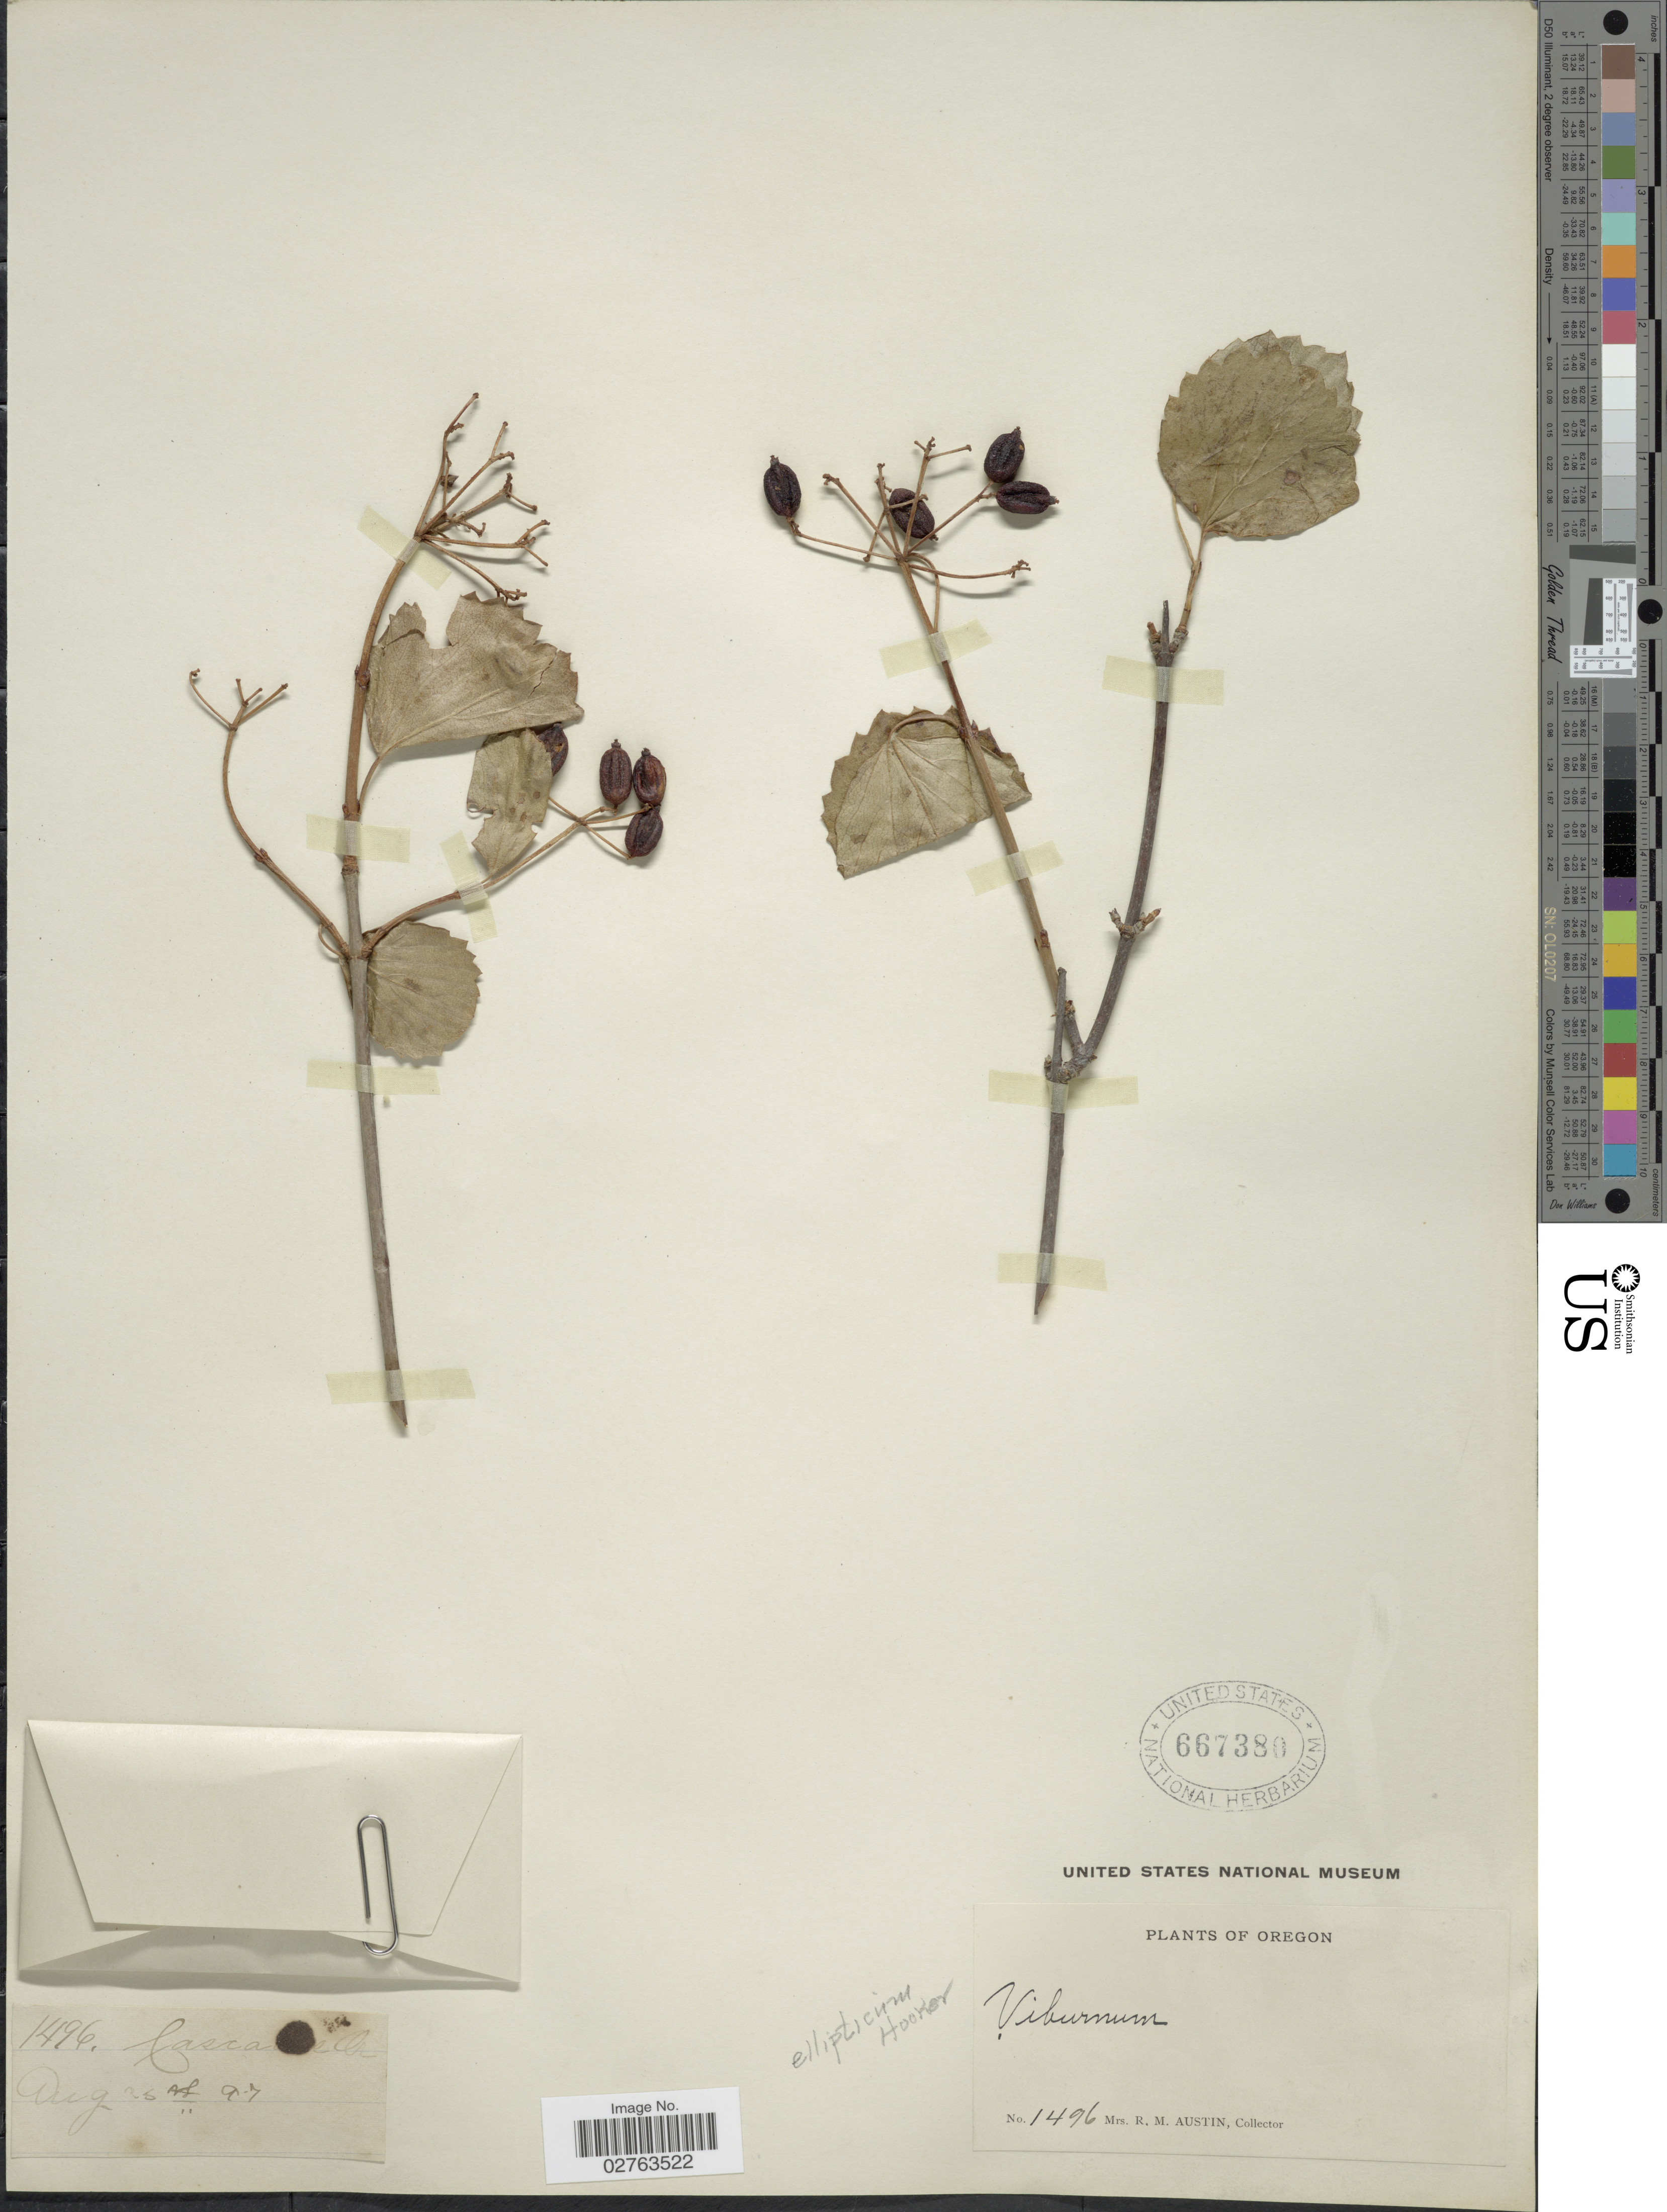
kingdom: Plantae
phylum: Tracheophyta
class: Magnoliopsida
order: Dipsacales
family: Viburnaceae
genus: Viburnum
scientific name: Viburnum ellipticum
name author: Hook.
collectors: R. Austin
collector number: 1496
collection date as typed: Transcribed d/m/y: 25/8/97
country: United States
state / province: Oregon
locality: Cascades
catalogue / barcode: US 667380